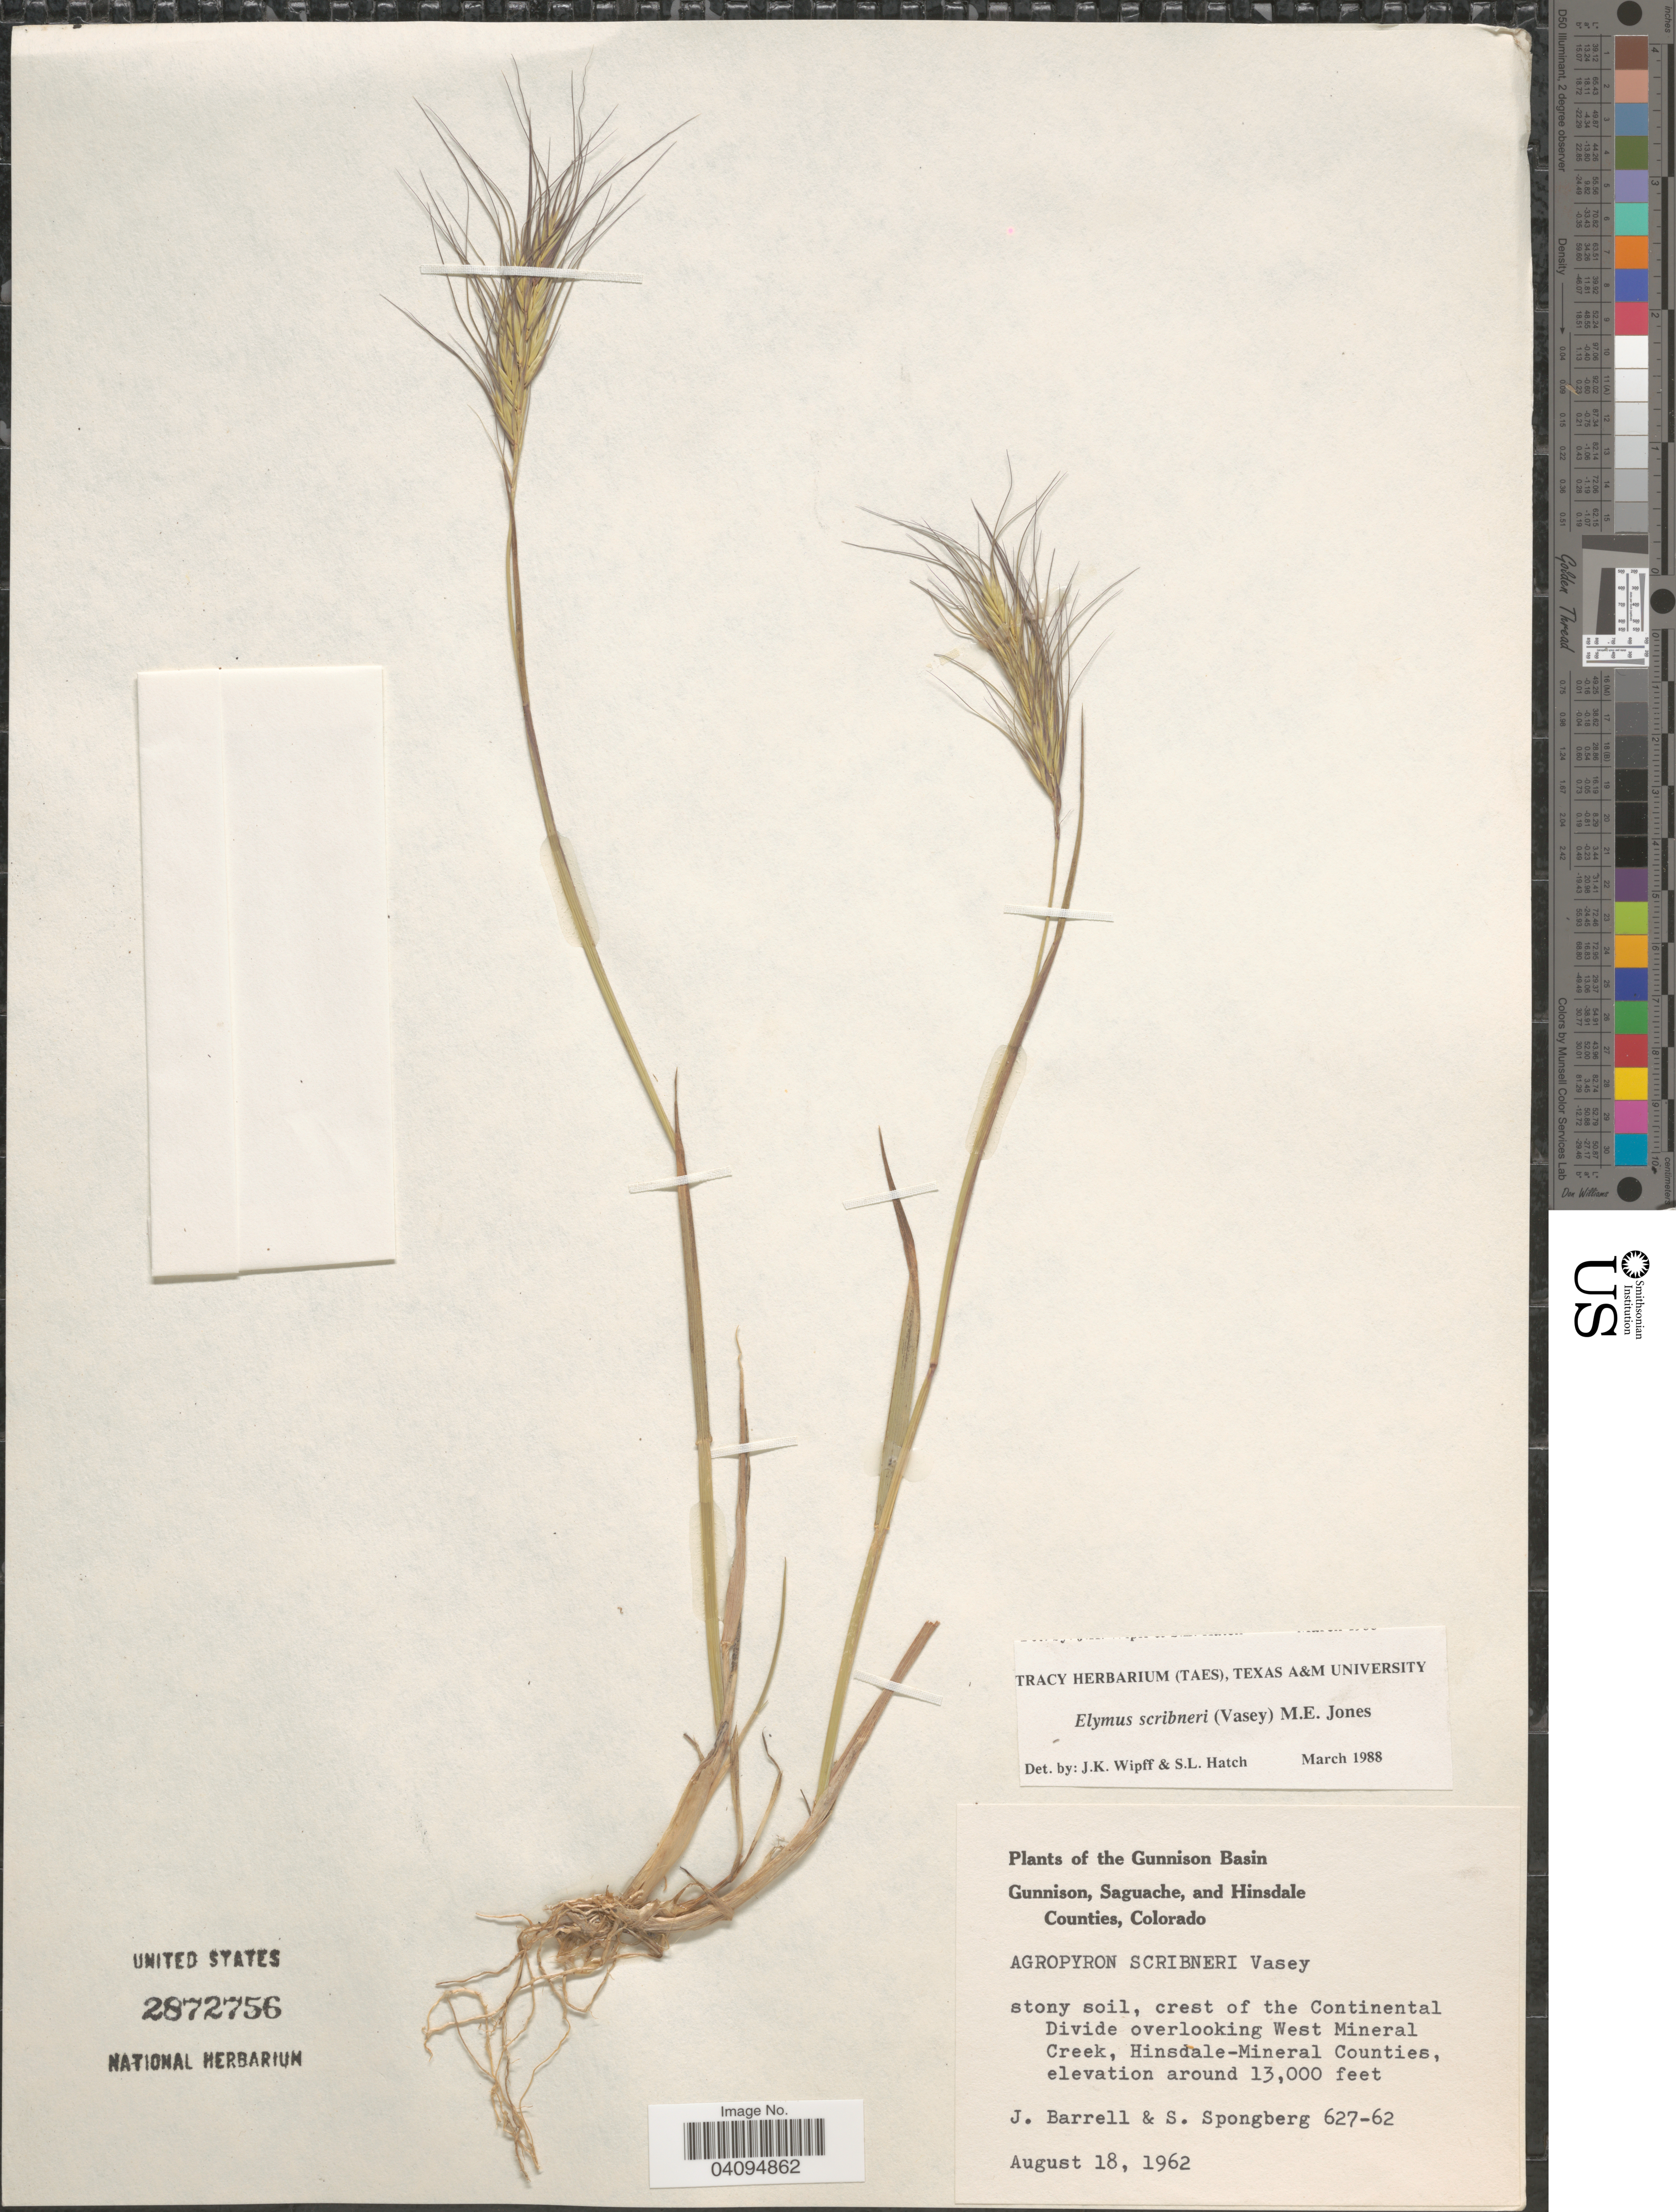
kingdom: Plantae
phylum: Tracheophyta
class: Liliopsida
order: Poales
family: Poaceae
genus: Elymus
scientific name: Elymus scribneri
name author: (Vasey) M.E. Jones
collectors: J. Barrell & S. A.Spongberg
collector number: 627-62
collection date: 1962-08-18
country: United States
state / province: Colorado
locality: The Gunnison Basin. Stony soil, crest of the Continental Divide overlooking West Mineral Creek, Hinsdale-Mineral Counties.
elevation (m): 3962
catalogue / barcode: US 2872756